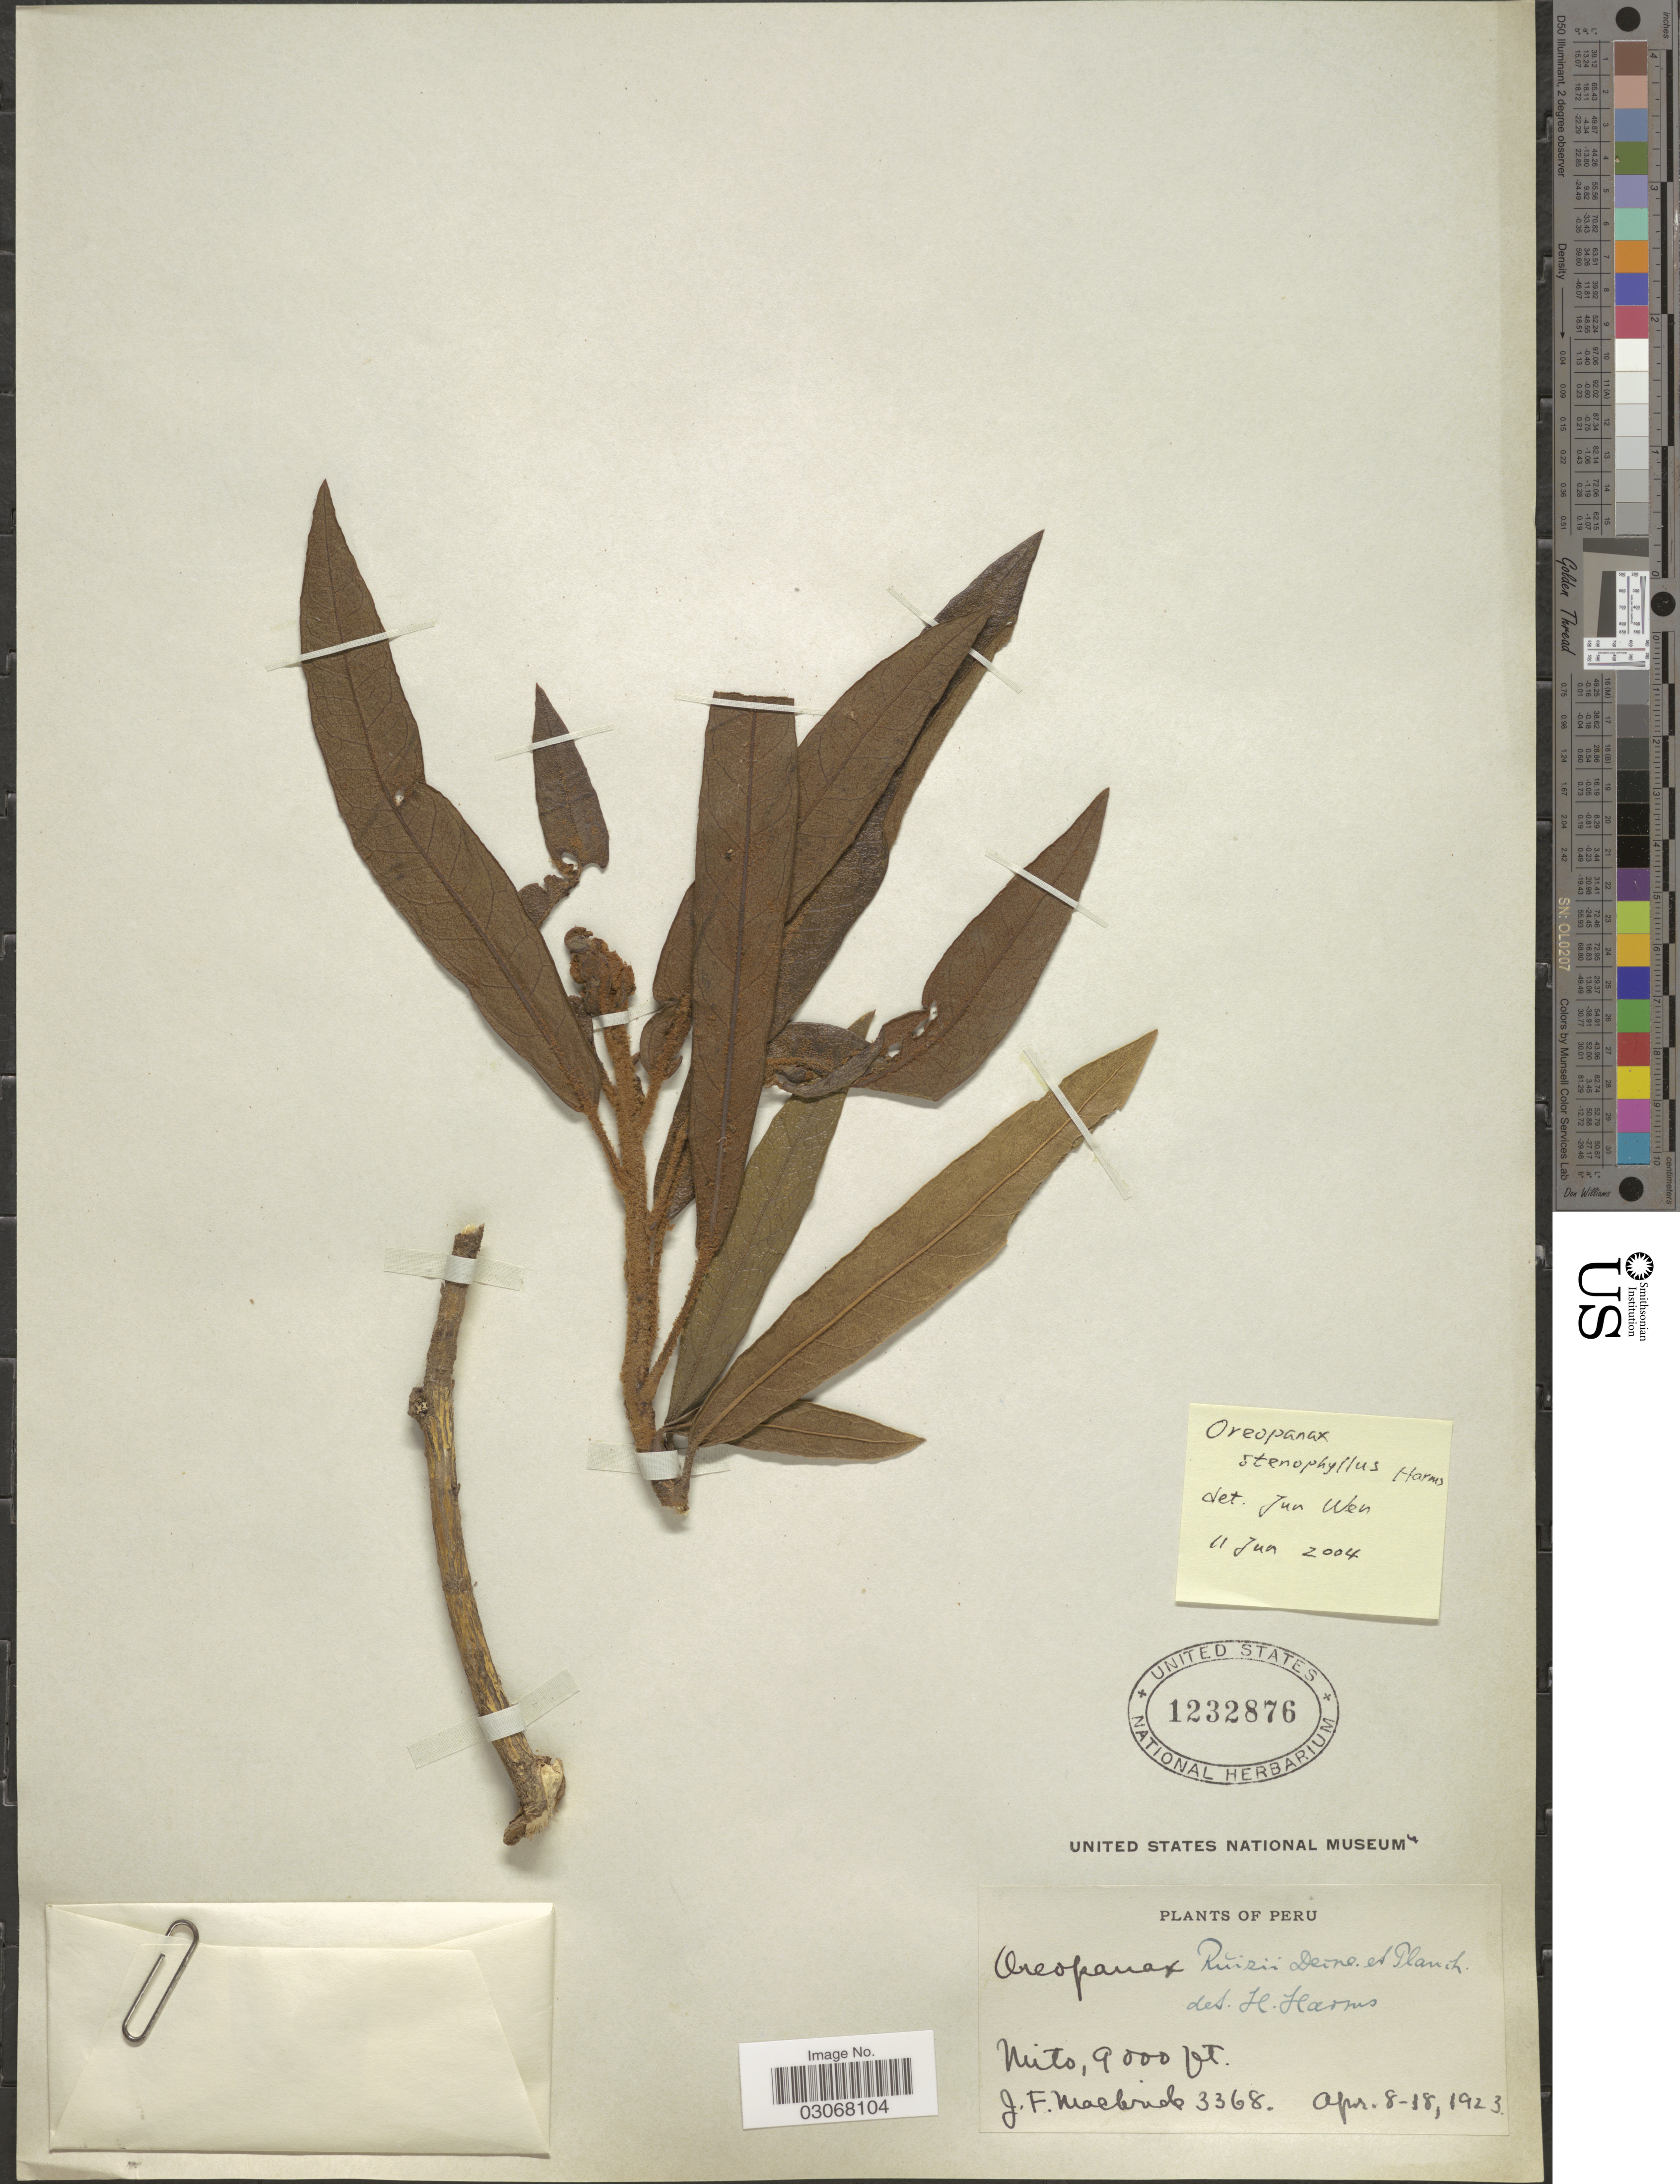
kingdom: Plantae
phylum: Tracheophyta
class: Magnoliopsida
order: Apiales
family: Araliaceae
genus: Oreopanax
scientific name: Oreopanax stenophyllus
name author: Harms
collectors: J. F. Macbride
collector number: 3368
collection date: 1923-04-08/1923-04-18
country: Peru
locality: Mito.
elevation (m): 2743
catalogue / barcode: US 1232876